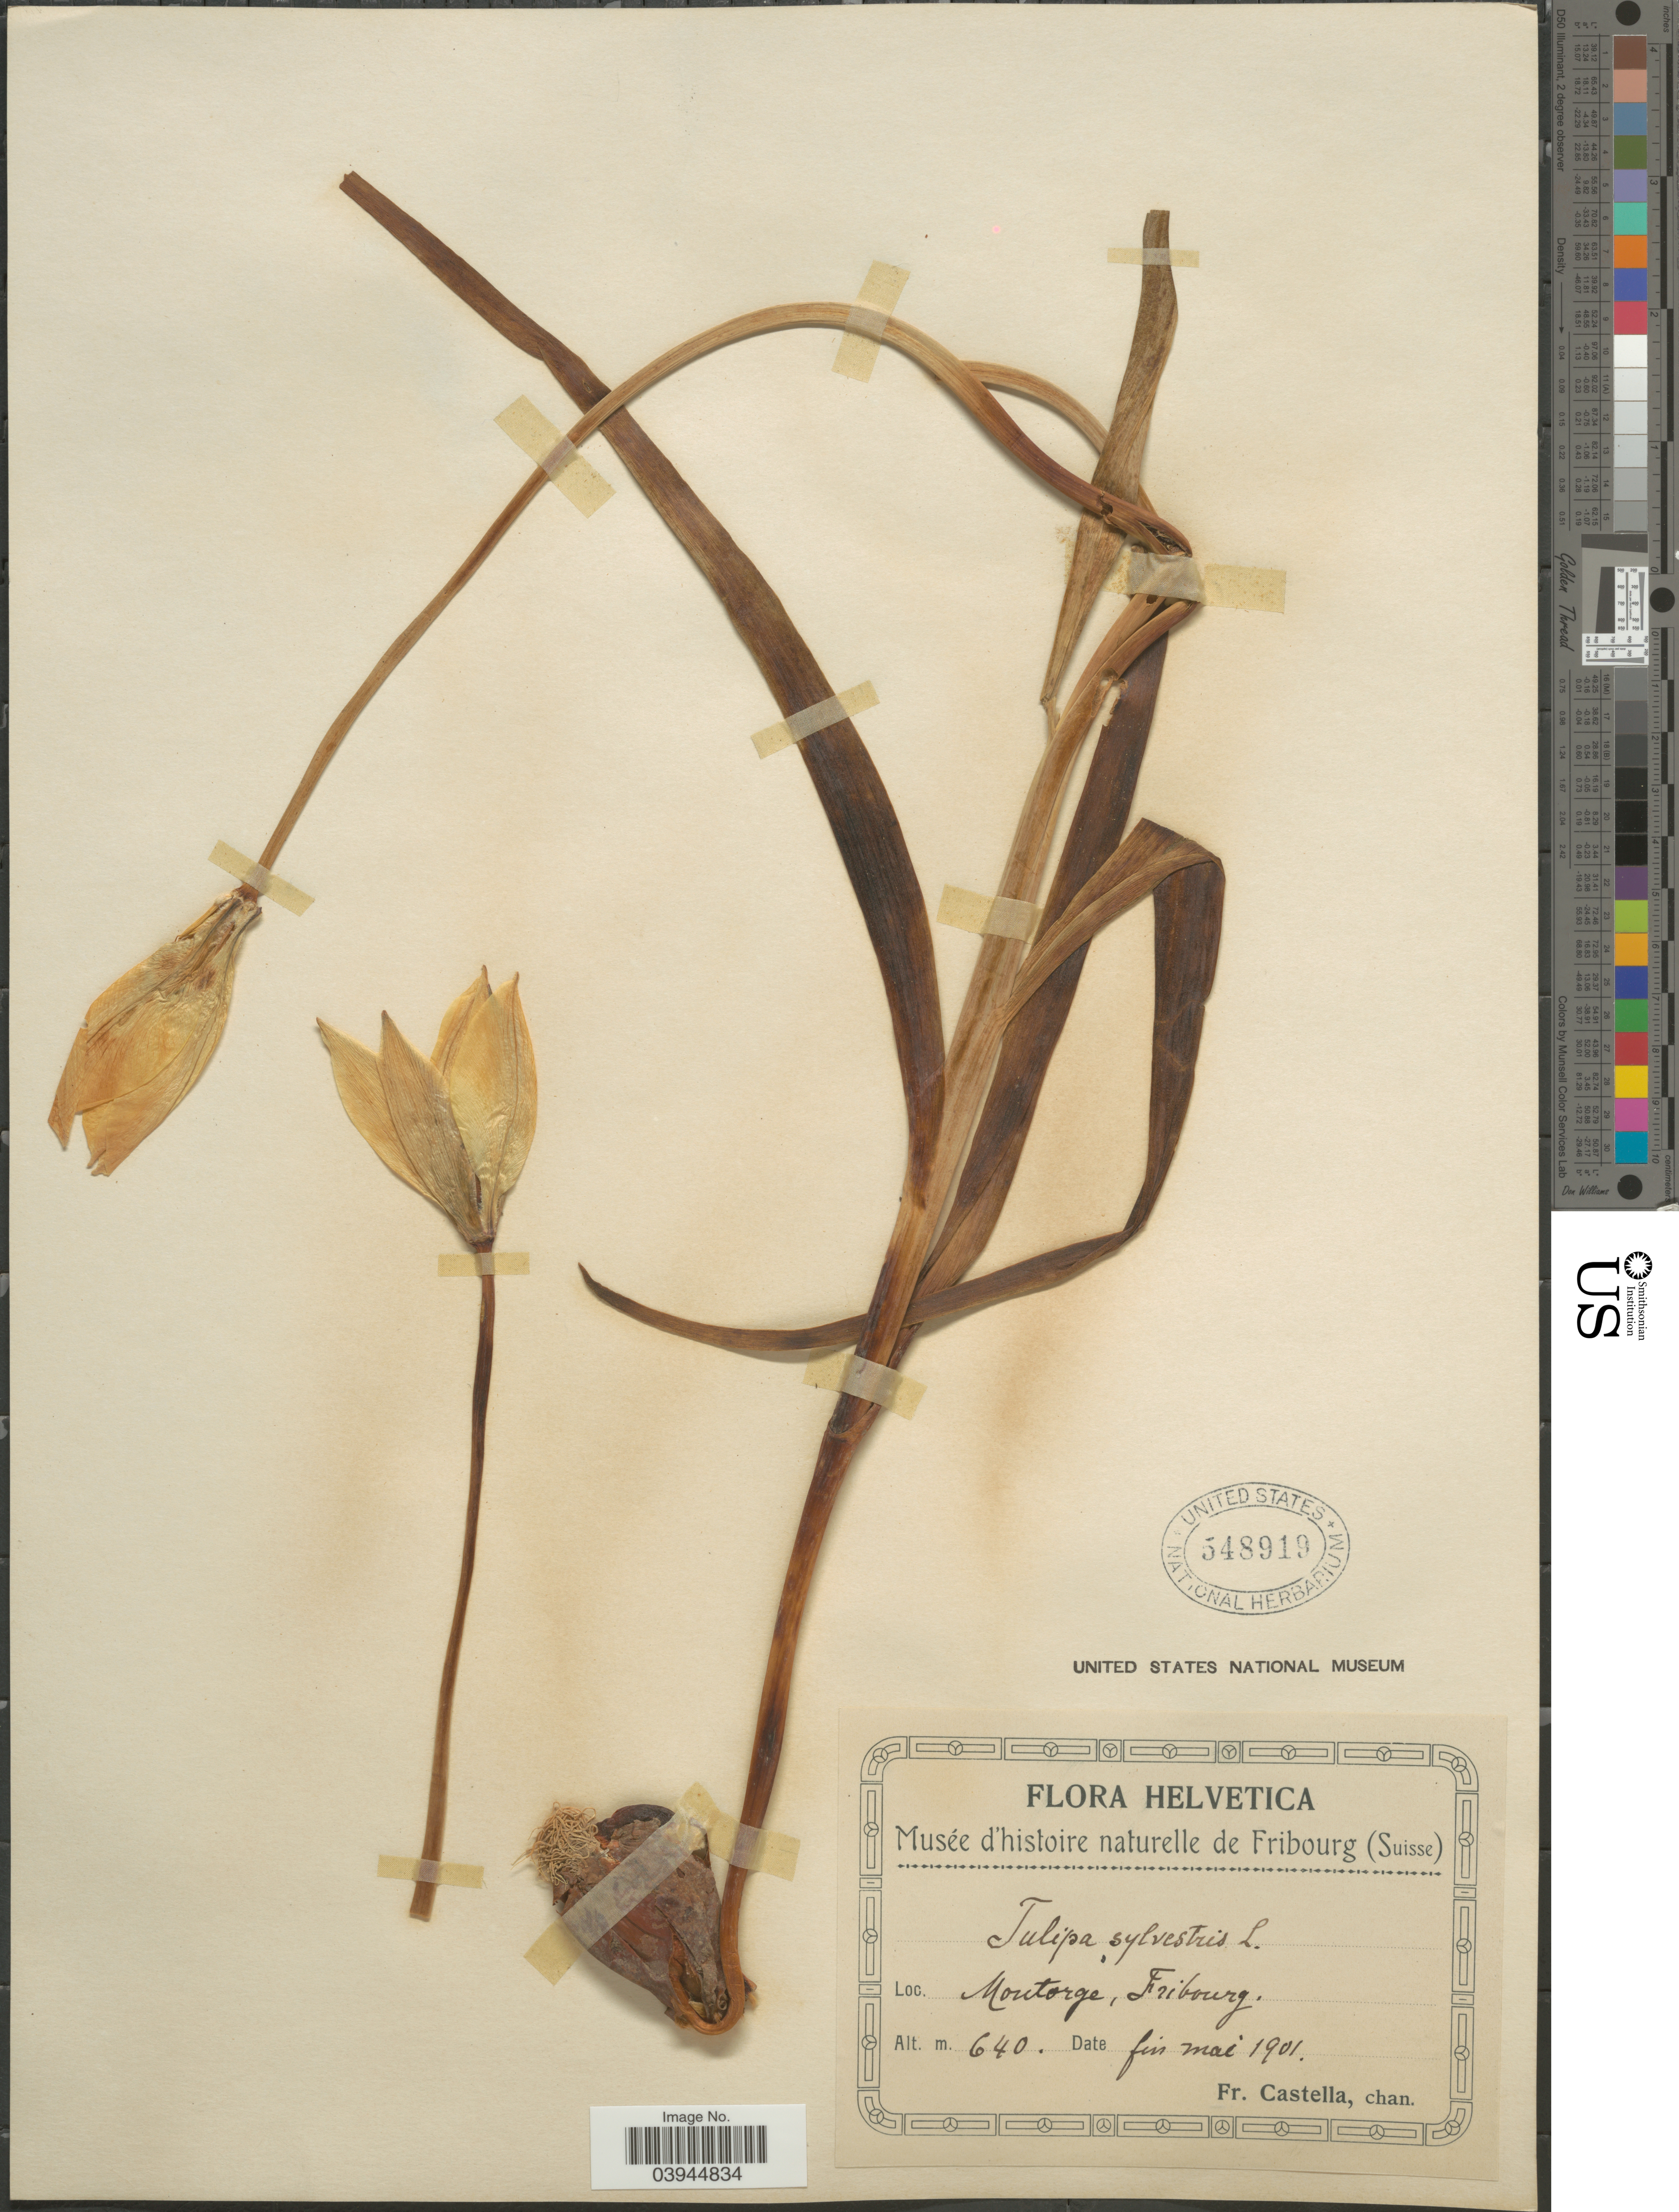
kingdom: Plantae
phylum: Tracheophyta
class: Liliopsida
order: Liliales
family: Liliaceae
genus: Tulipa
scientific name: Tulipa silvestris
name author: L.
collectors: Fr. Castella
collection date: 1901-05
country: Switzerland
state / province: Fribourg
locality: Montorge.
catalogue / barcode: US 548919